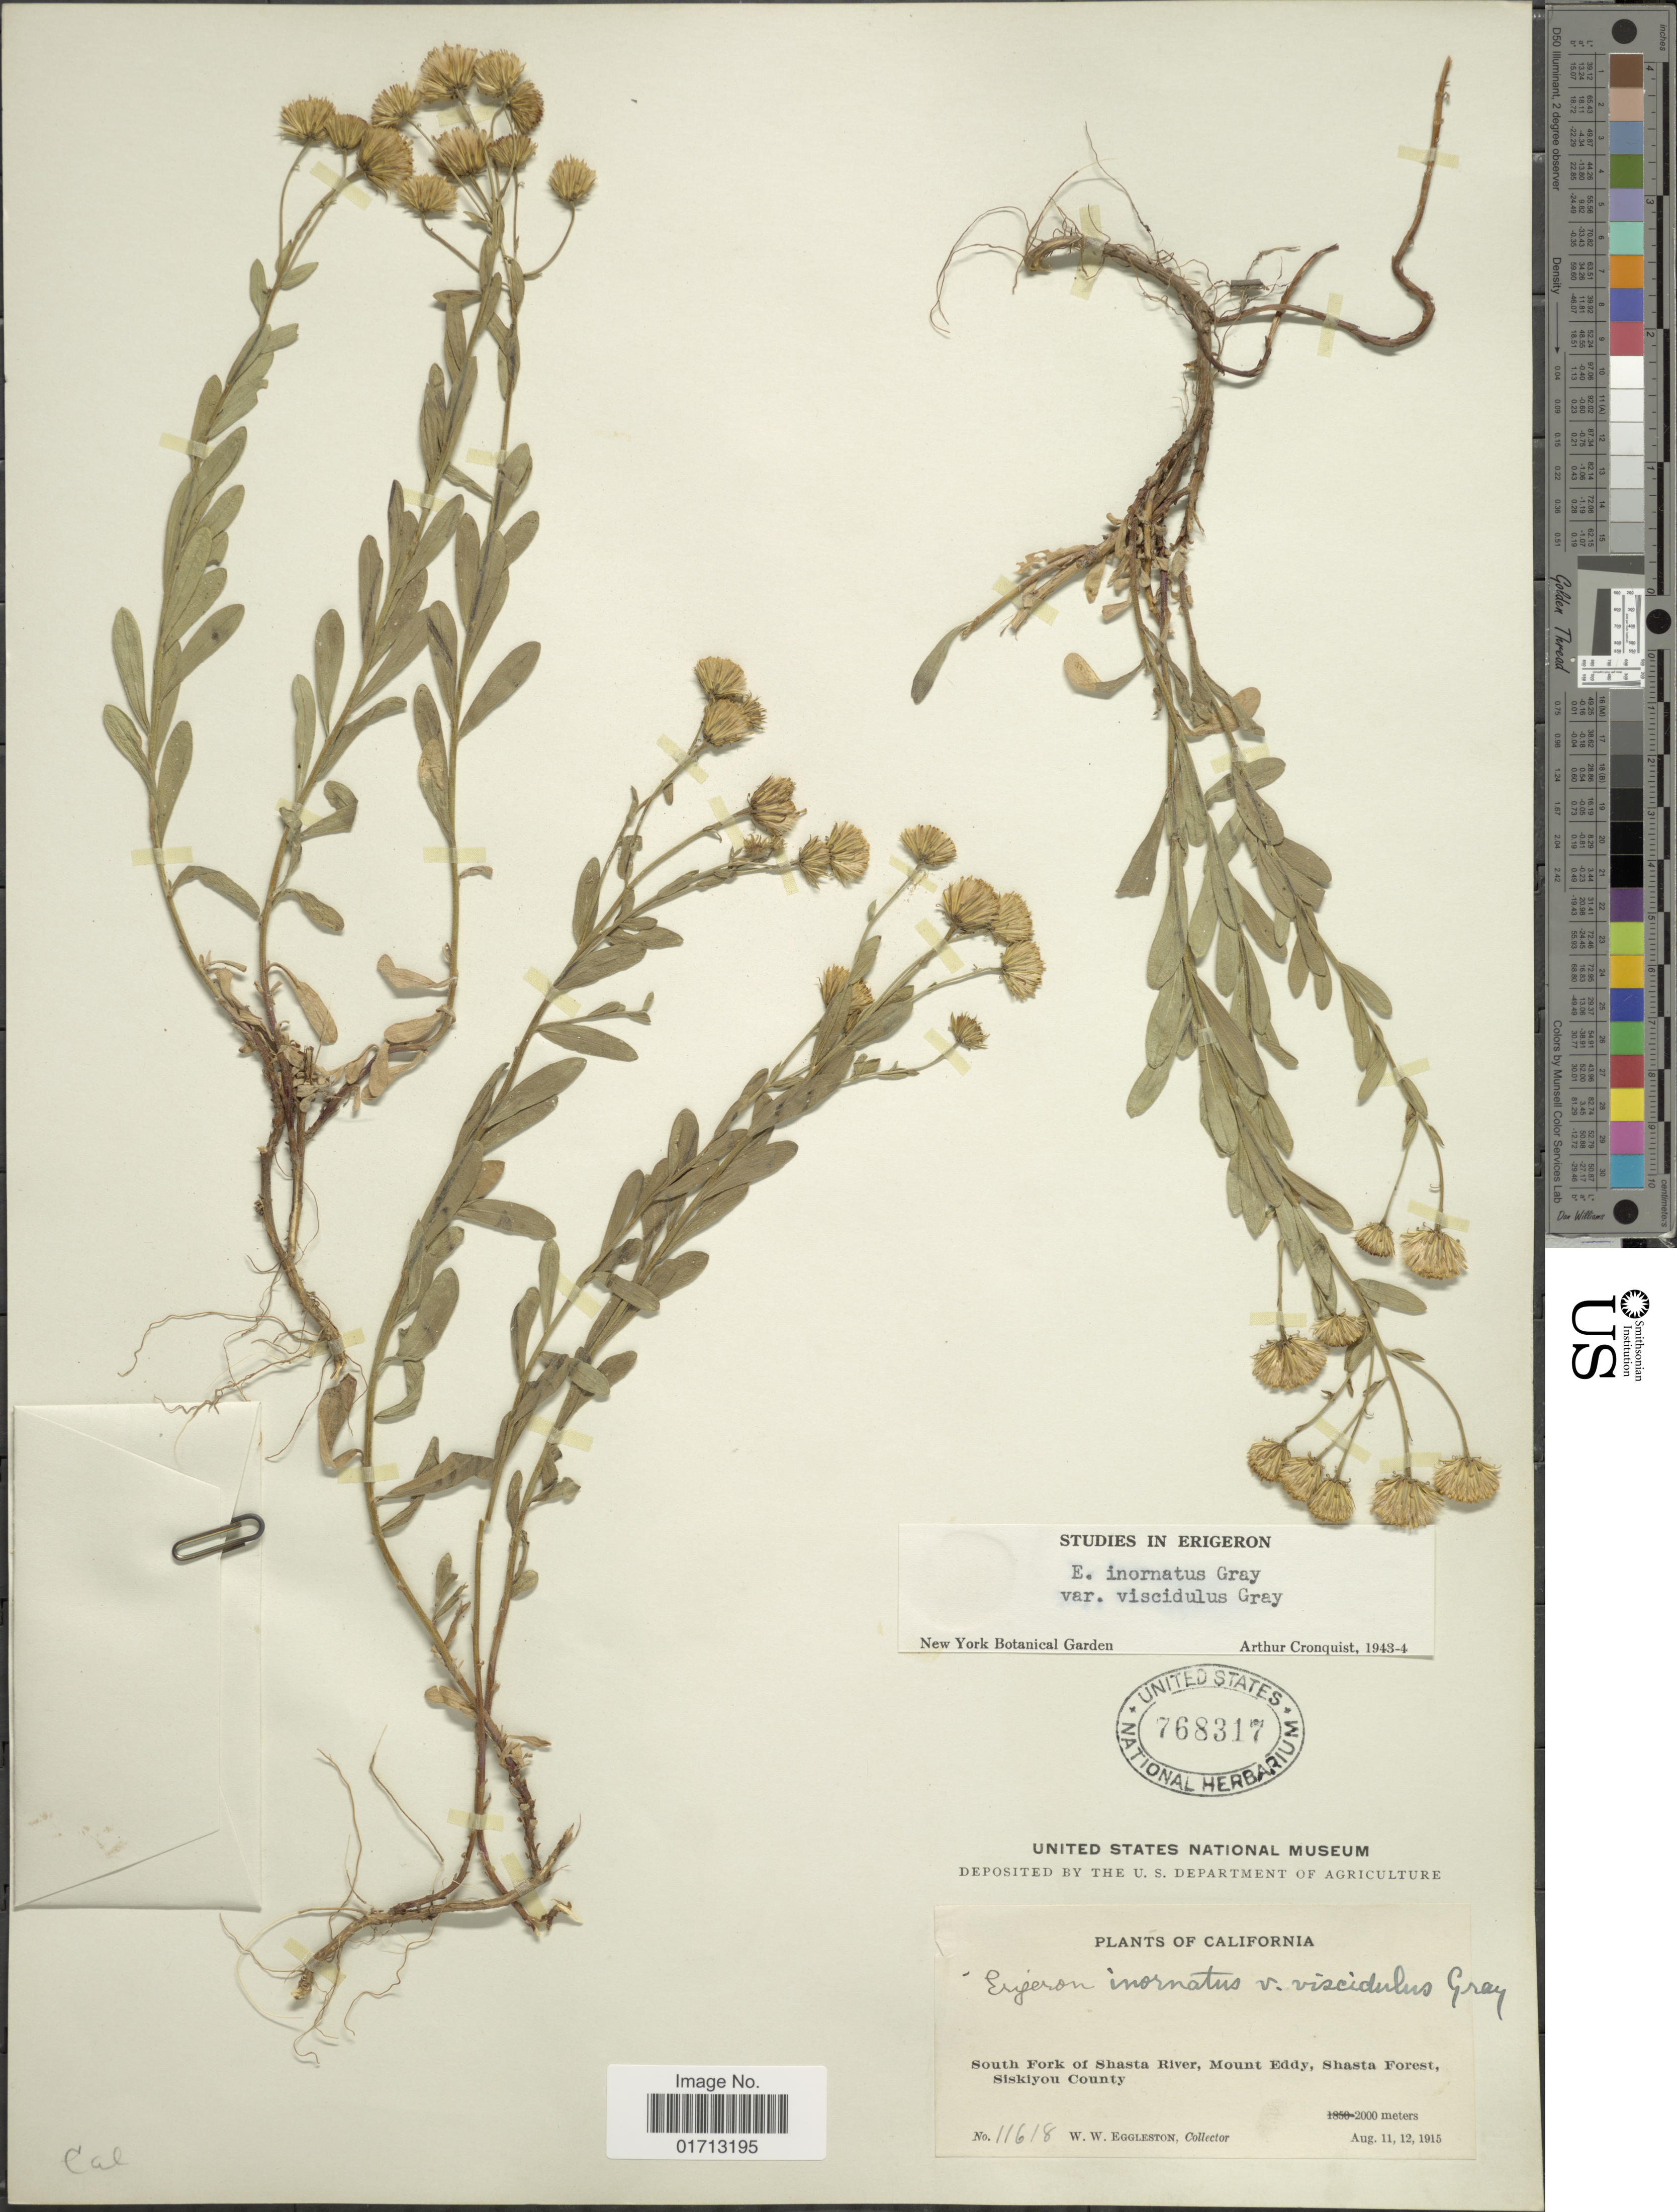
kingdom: Plantae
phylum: Tracheophyta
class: Magnoliopsida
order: Asterales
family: Asteraceae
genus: Erigeron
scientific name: Erigeron inornatus var. viscidulus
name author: A. Gray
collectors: W. W. Eggleston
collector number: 11618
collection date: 1915-08-11/1915-08-12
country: United States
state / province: California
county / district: Siskiyou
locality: South Fork of Shasta River, Mount Eddy, Shasta Forest, Siskiyou County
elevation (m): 2000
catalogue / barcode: US 768317